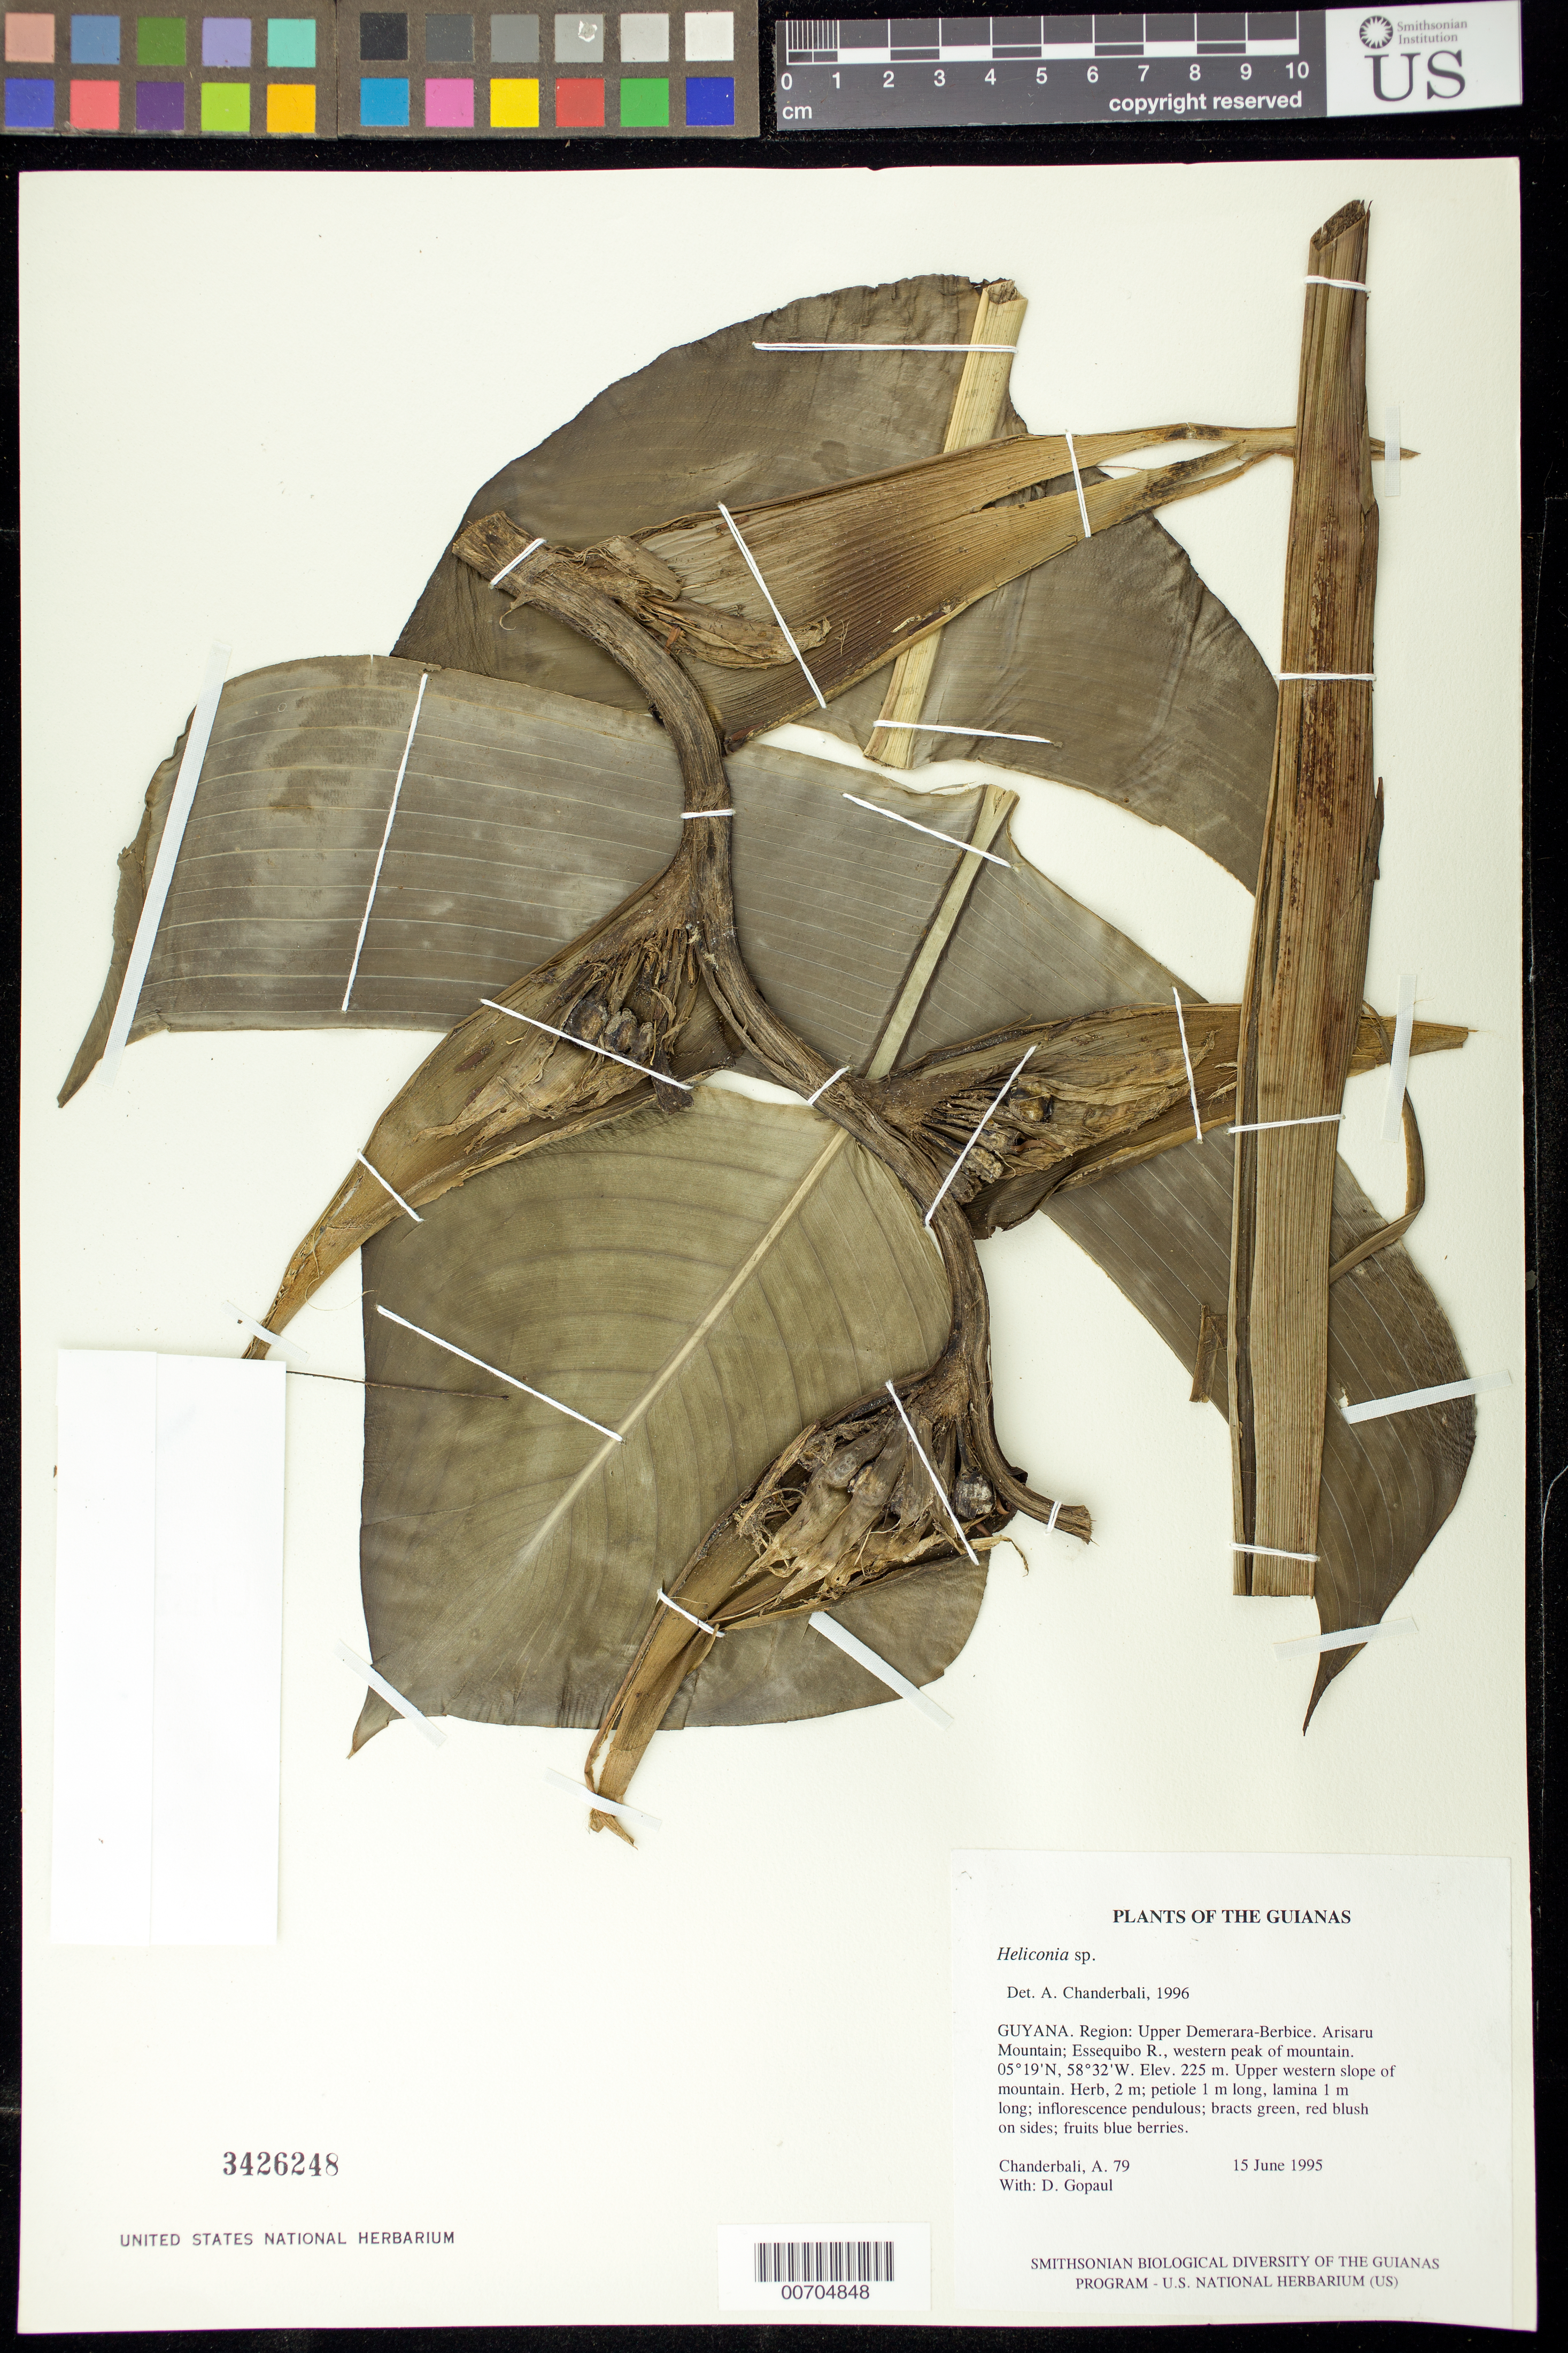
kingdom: Plantae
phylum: Tracheophyta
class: Liliopsida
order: Zingiberales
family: Heliconiaceae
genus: Heliconia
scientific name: Heliconia sp.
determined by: Chanderbali, Andre Shashi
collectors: A. S. Chanderbali & D. Gopaul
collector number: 0079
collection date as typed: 15 June 1995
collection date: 1995-06-15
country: Guyana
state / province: U. Demerara-Berbice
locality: Arisaru Mountain; Essequibo R., western peak of mountain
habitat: Upper western slope of mountain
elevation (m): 225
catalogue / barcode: US 3426248